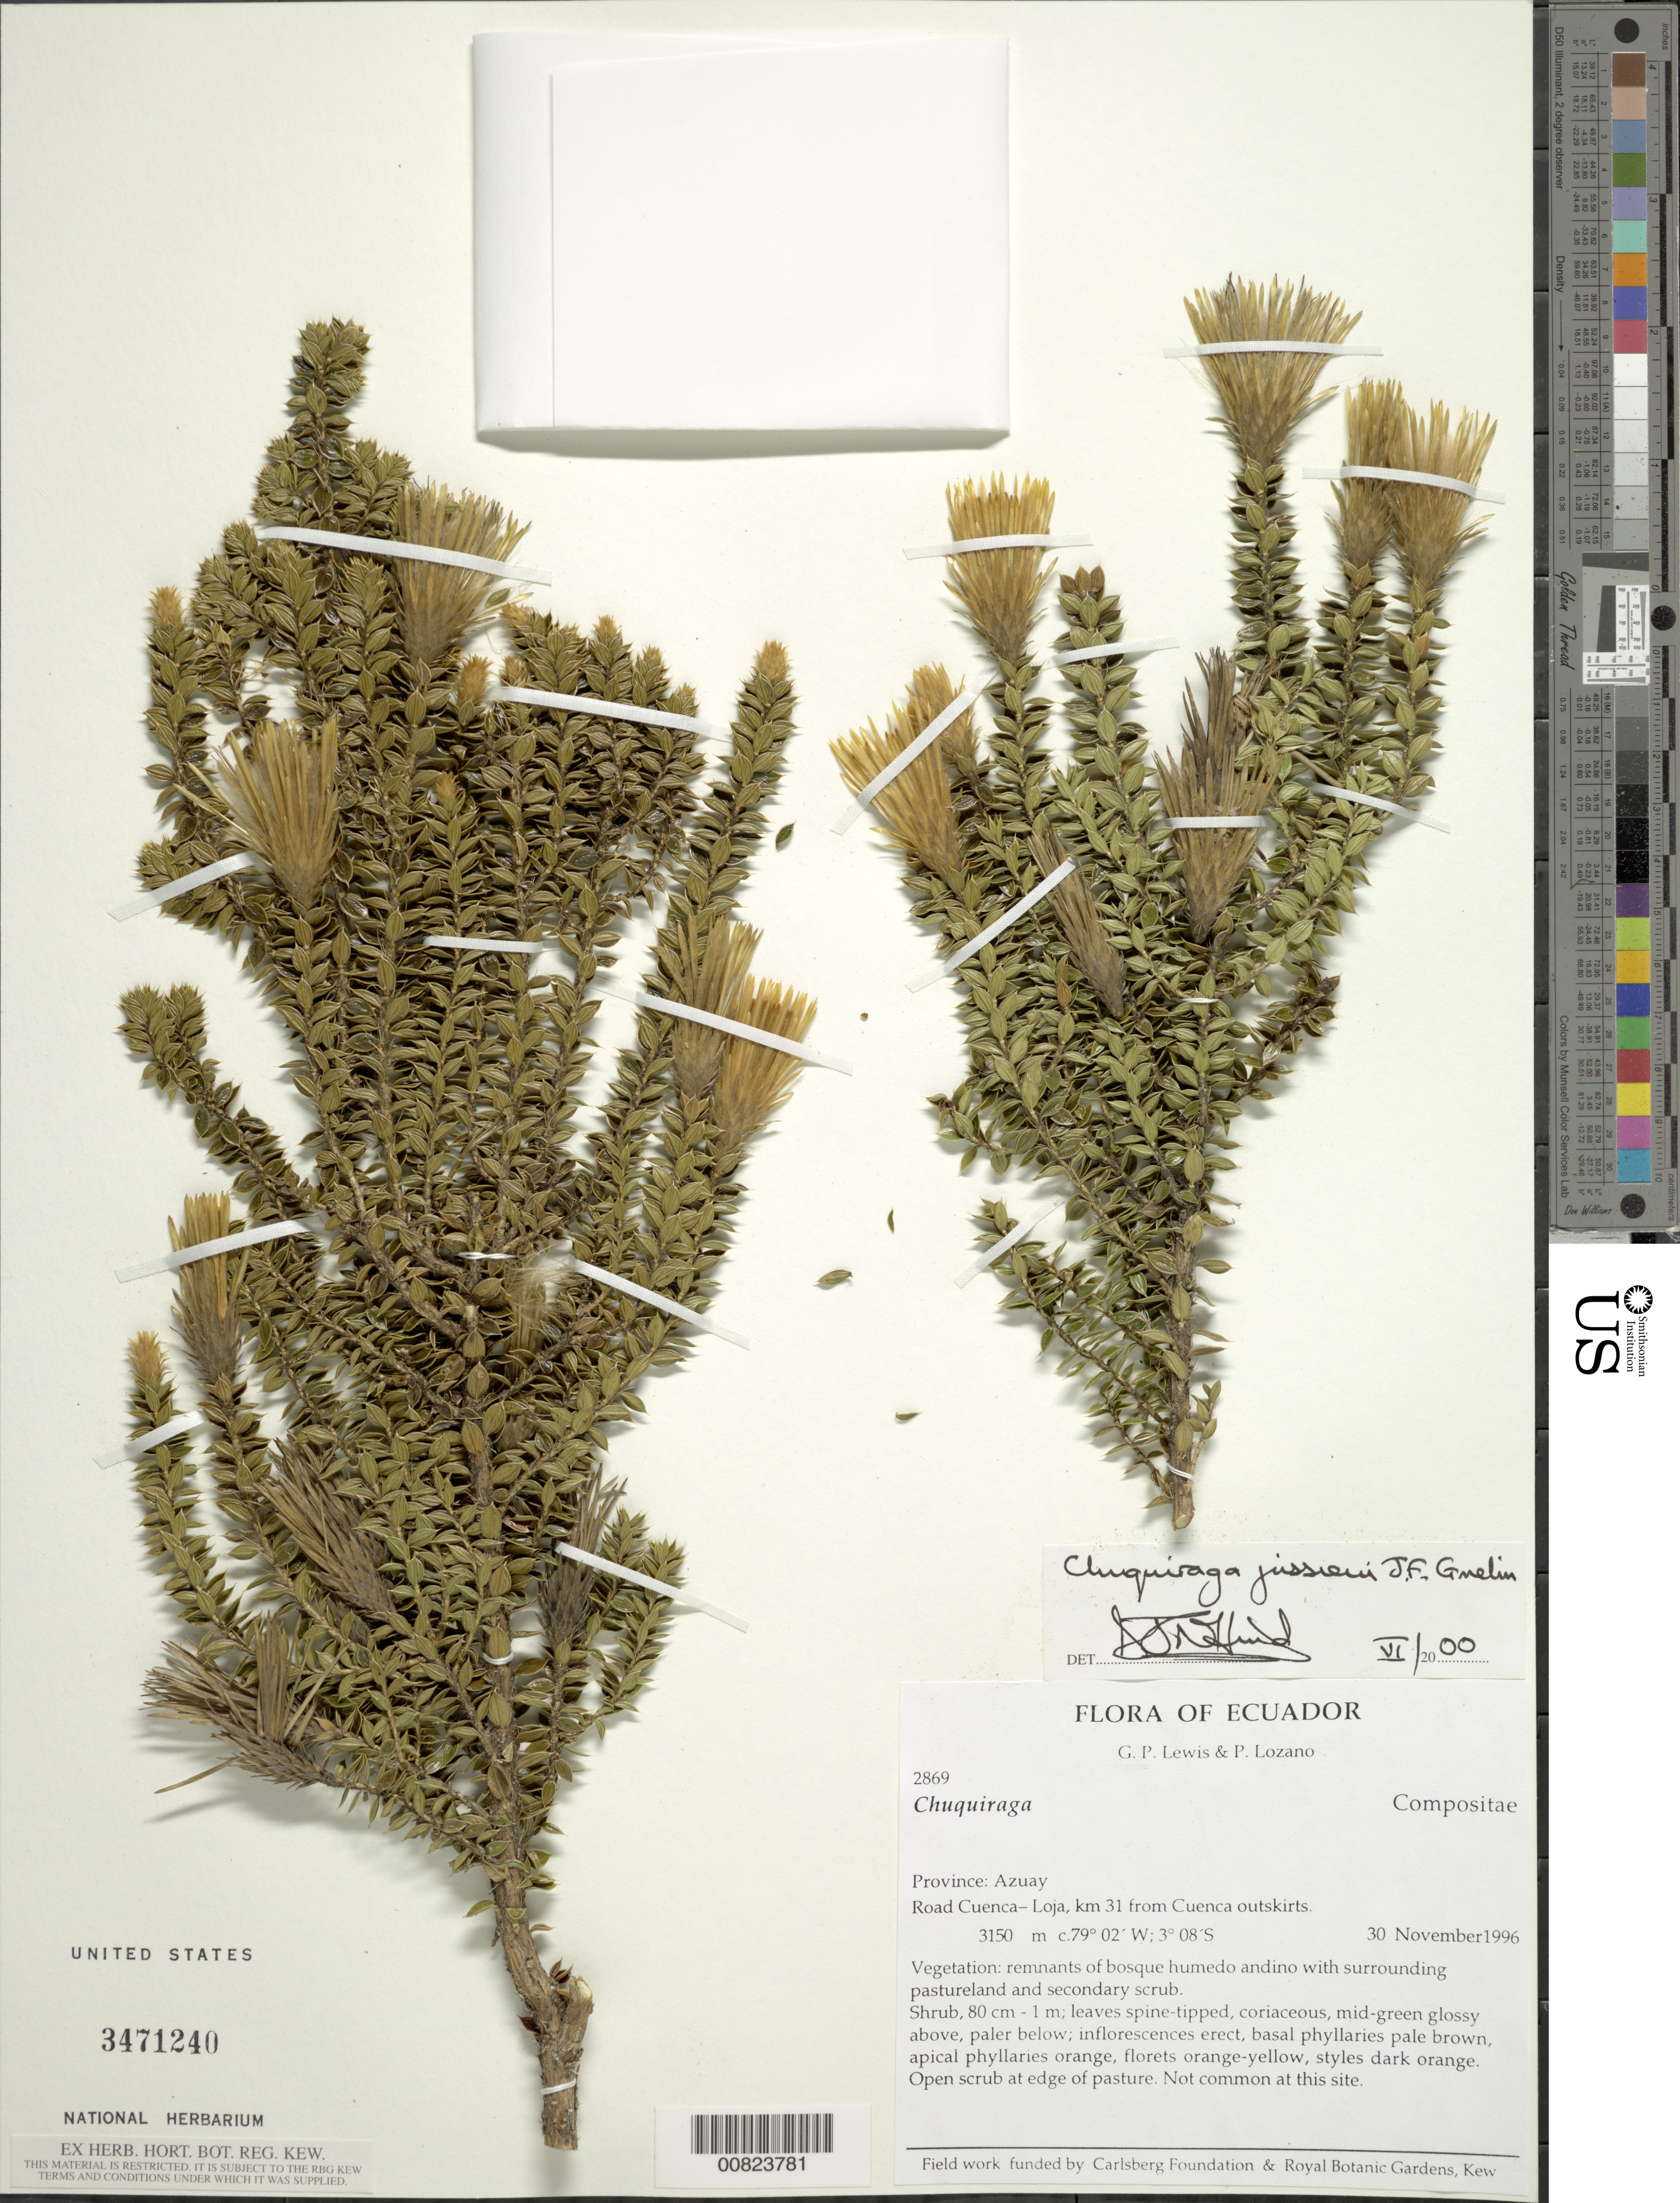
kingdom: Plantae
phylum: Tracheophyta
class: Magnoliopsida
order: Asterales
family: Asteraceae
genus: Chuquiraga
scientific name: Chuquiraga jussieui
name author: J.F. Gmel.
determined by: Hind, N.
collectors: G. P. Lewis & P. Lozano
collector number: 2869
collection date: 1996-11-30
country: Ecuador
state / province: Azuay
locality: Cuenca to Loja road, km 31 from Cuenca outskirts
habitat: Remnants of bosque humedo andino with surrounding pastureland and secondary scrub; open scrub at edge of pasture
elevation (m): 3150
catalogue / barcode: US 3471240